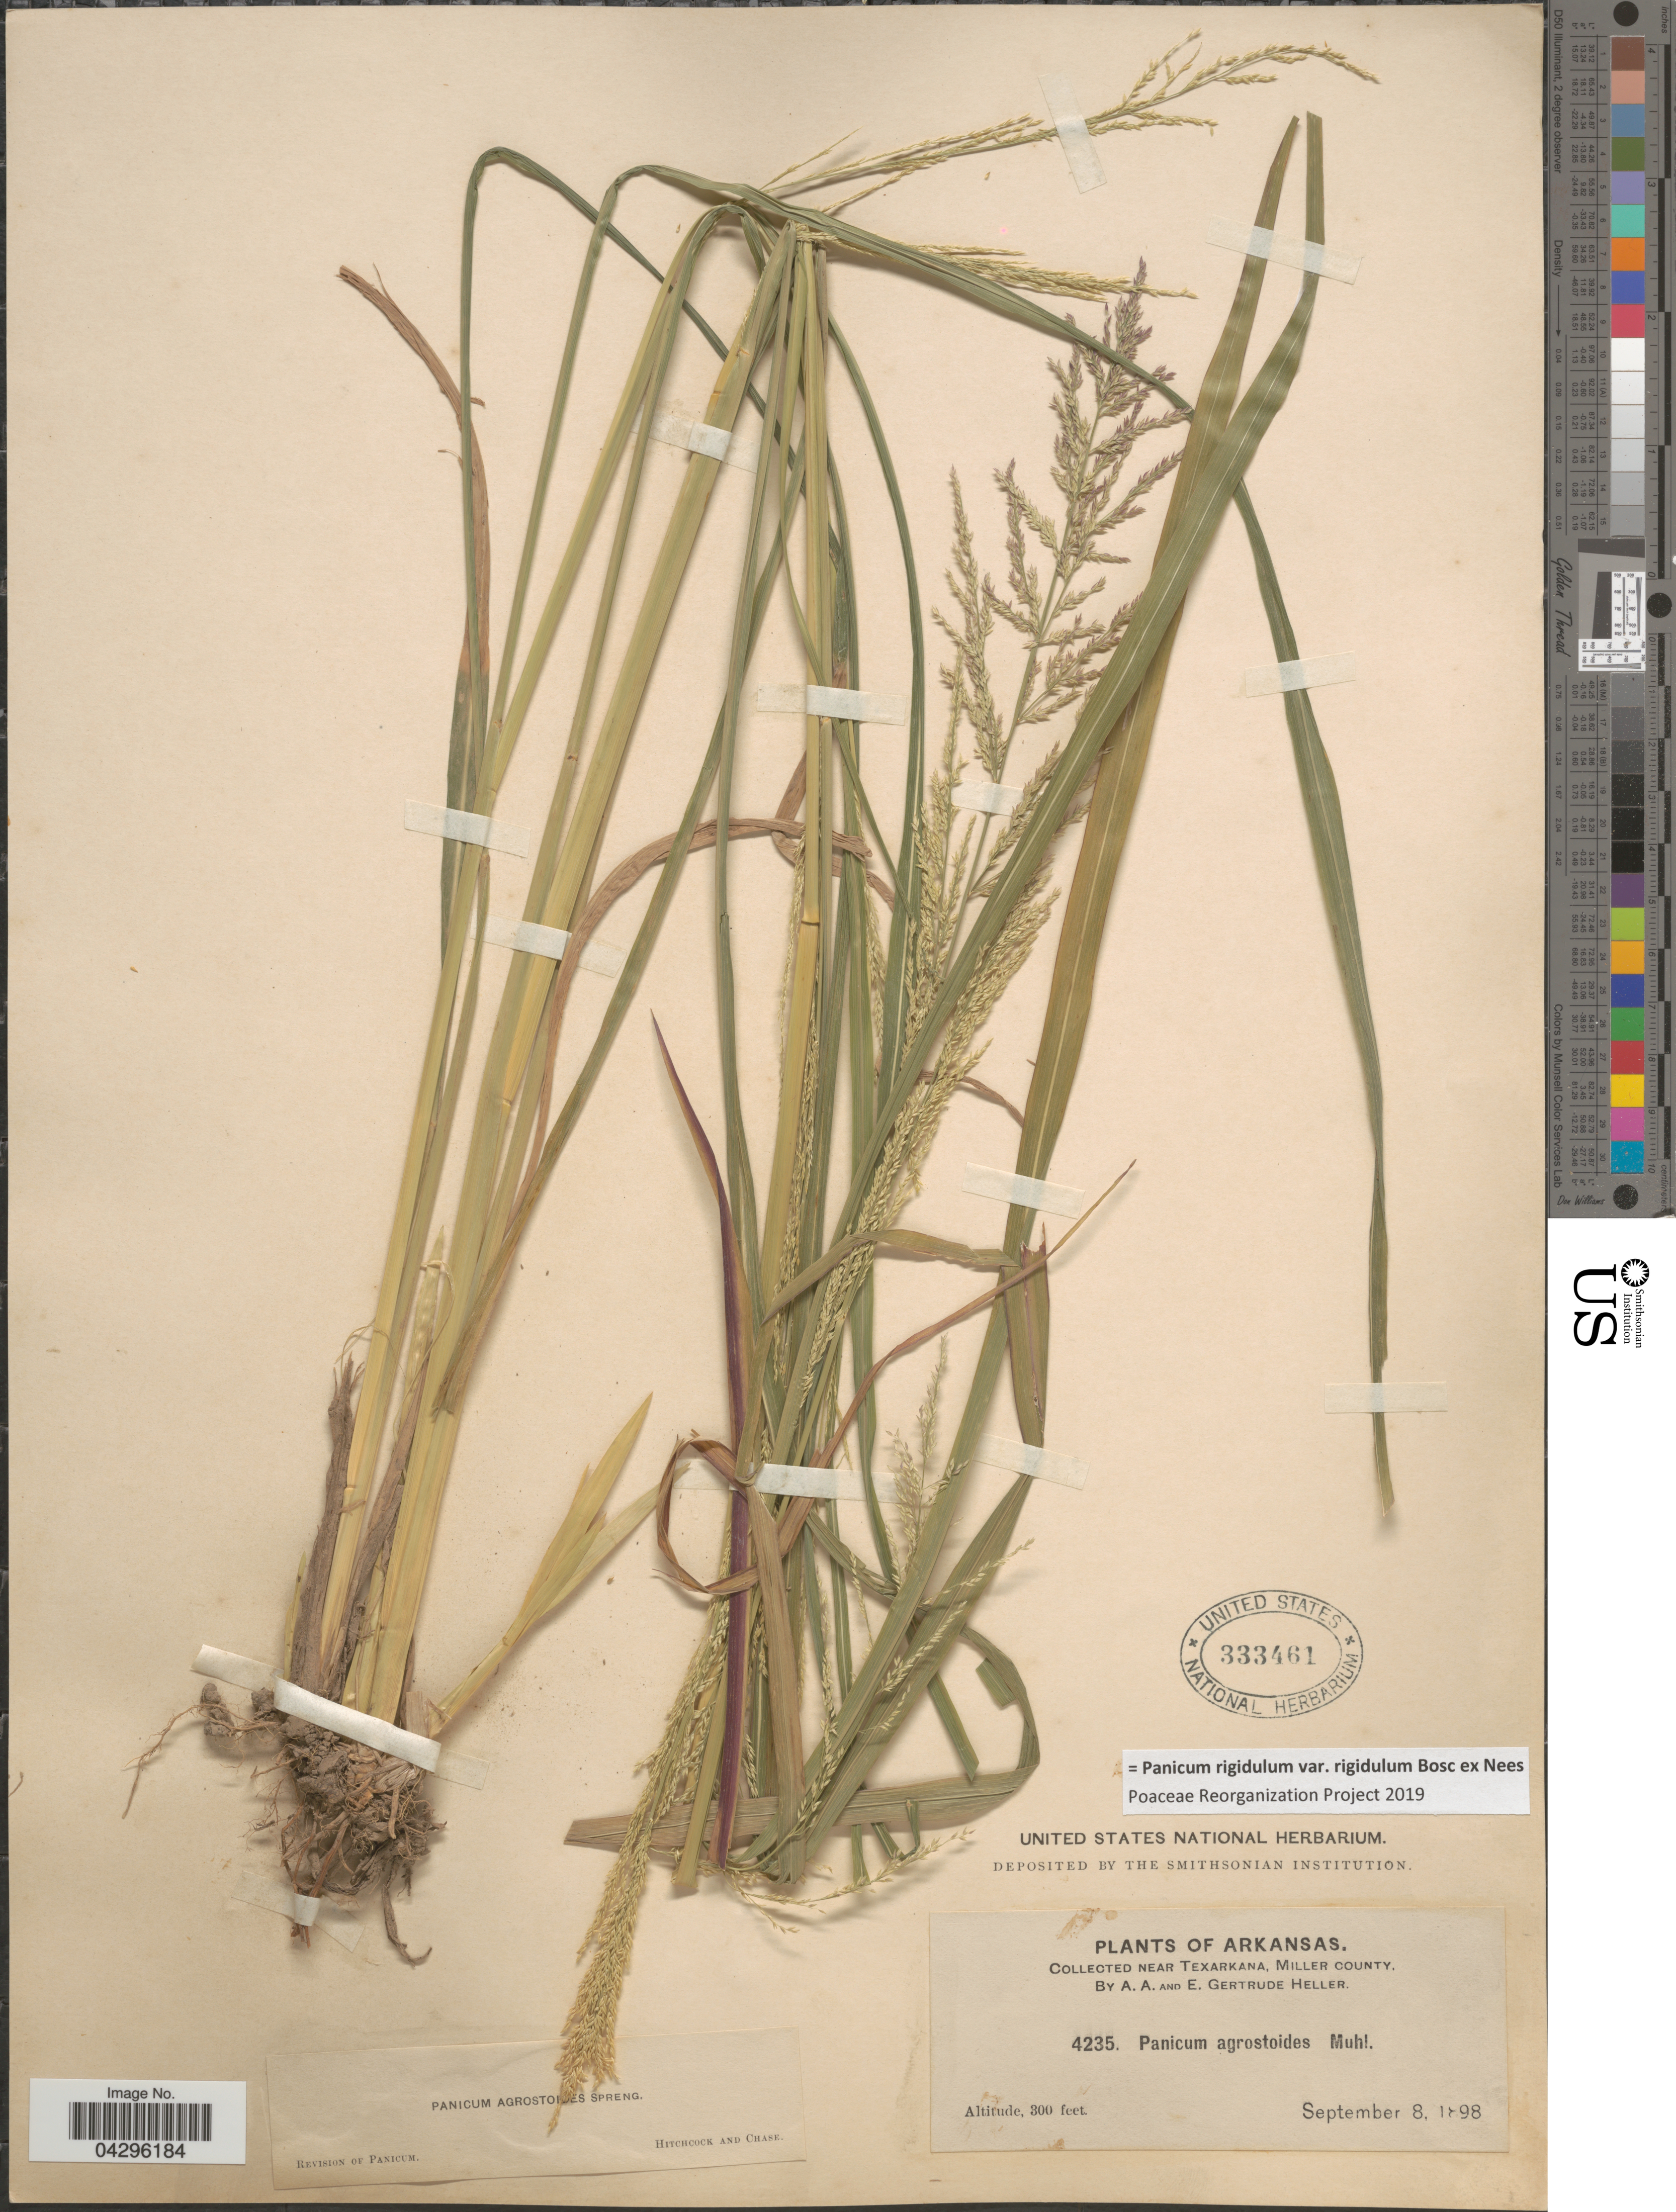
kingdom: Plantae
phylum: Tracheophyta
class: Liliopsida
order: Poales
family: Poaceae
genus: Panicum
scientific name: Panicum rigidulum var. rigidulum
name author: Bosc ex Nees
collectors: A. A. Heller & E. G. Heller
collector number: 4235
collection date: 1898-09-08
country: United States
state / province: Arkansas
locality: Near Texarkana, Miller County.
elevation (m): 91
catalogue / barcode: US 333461